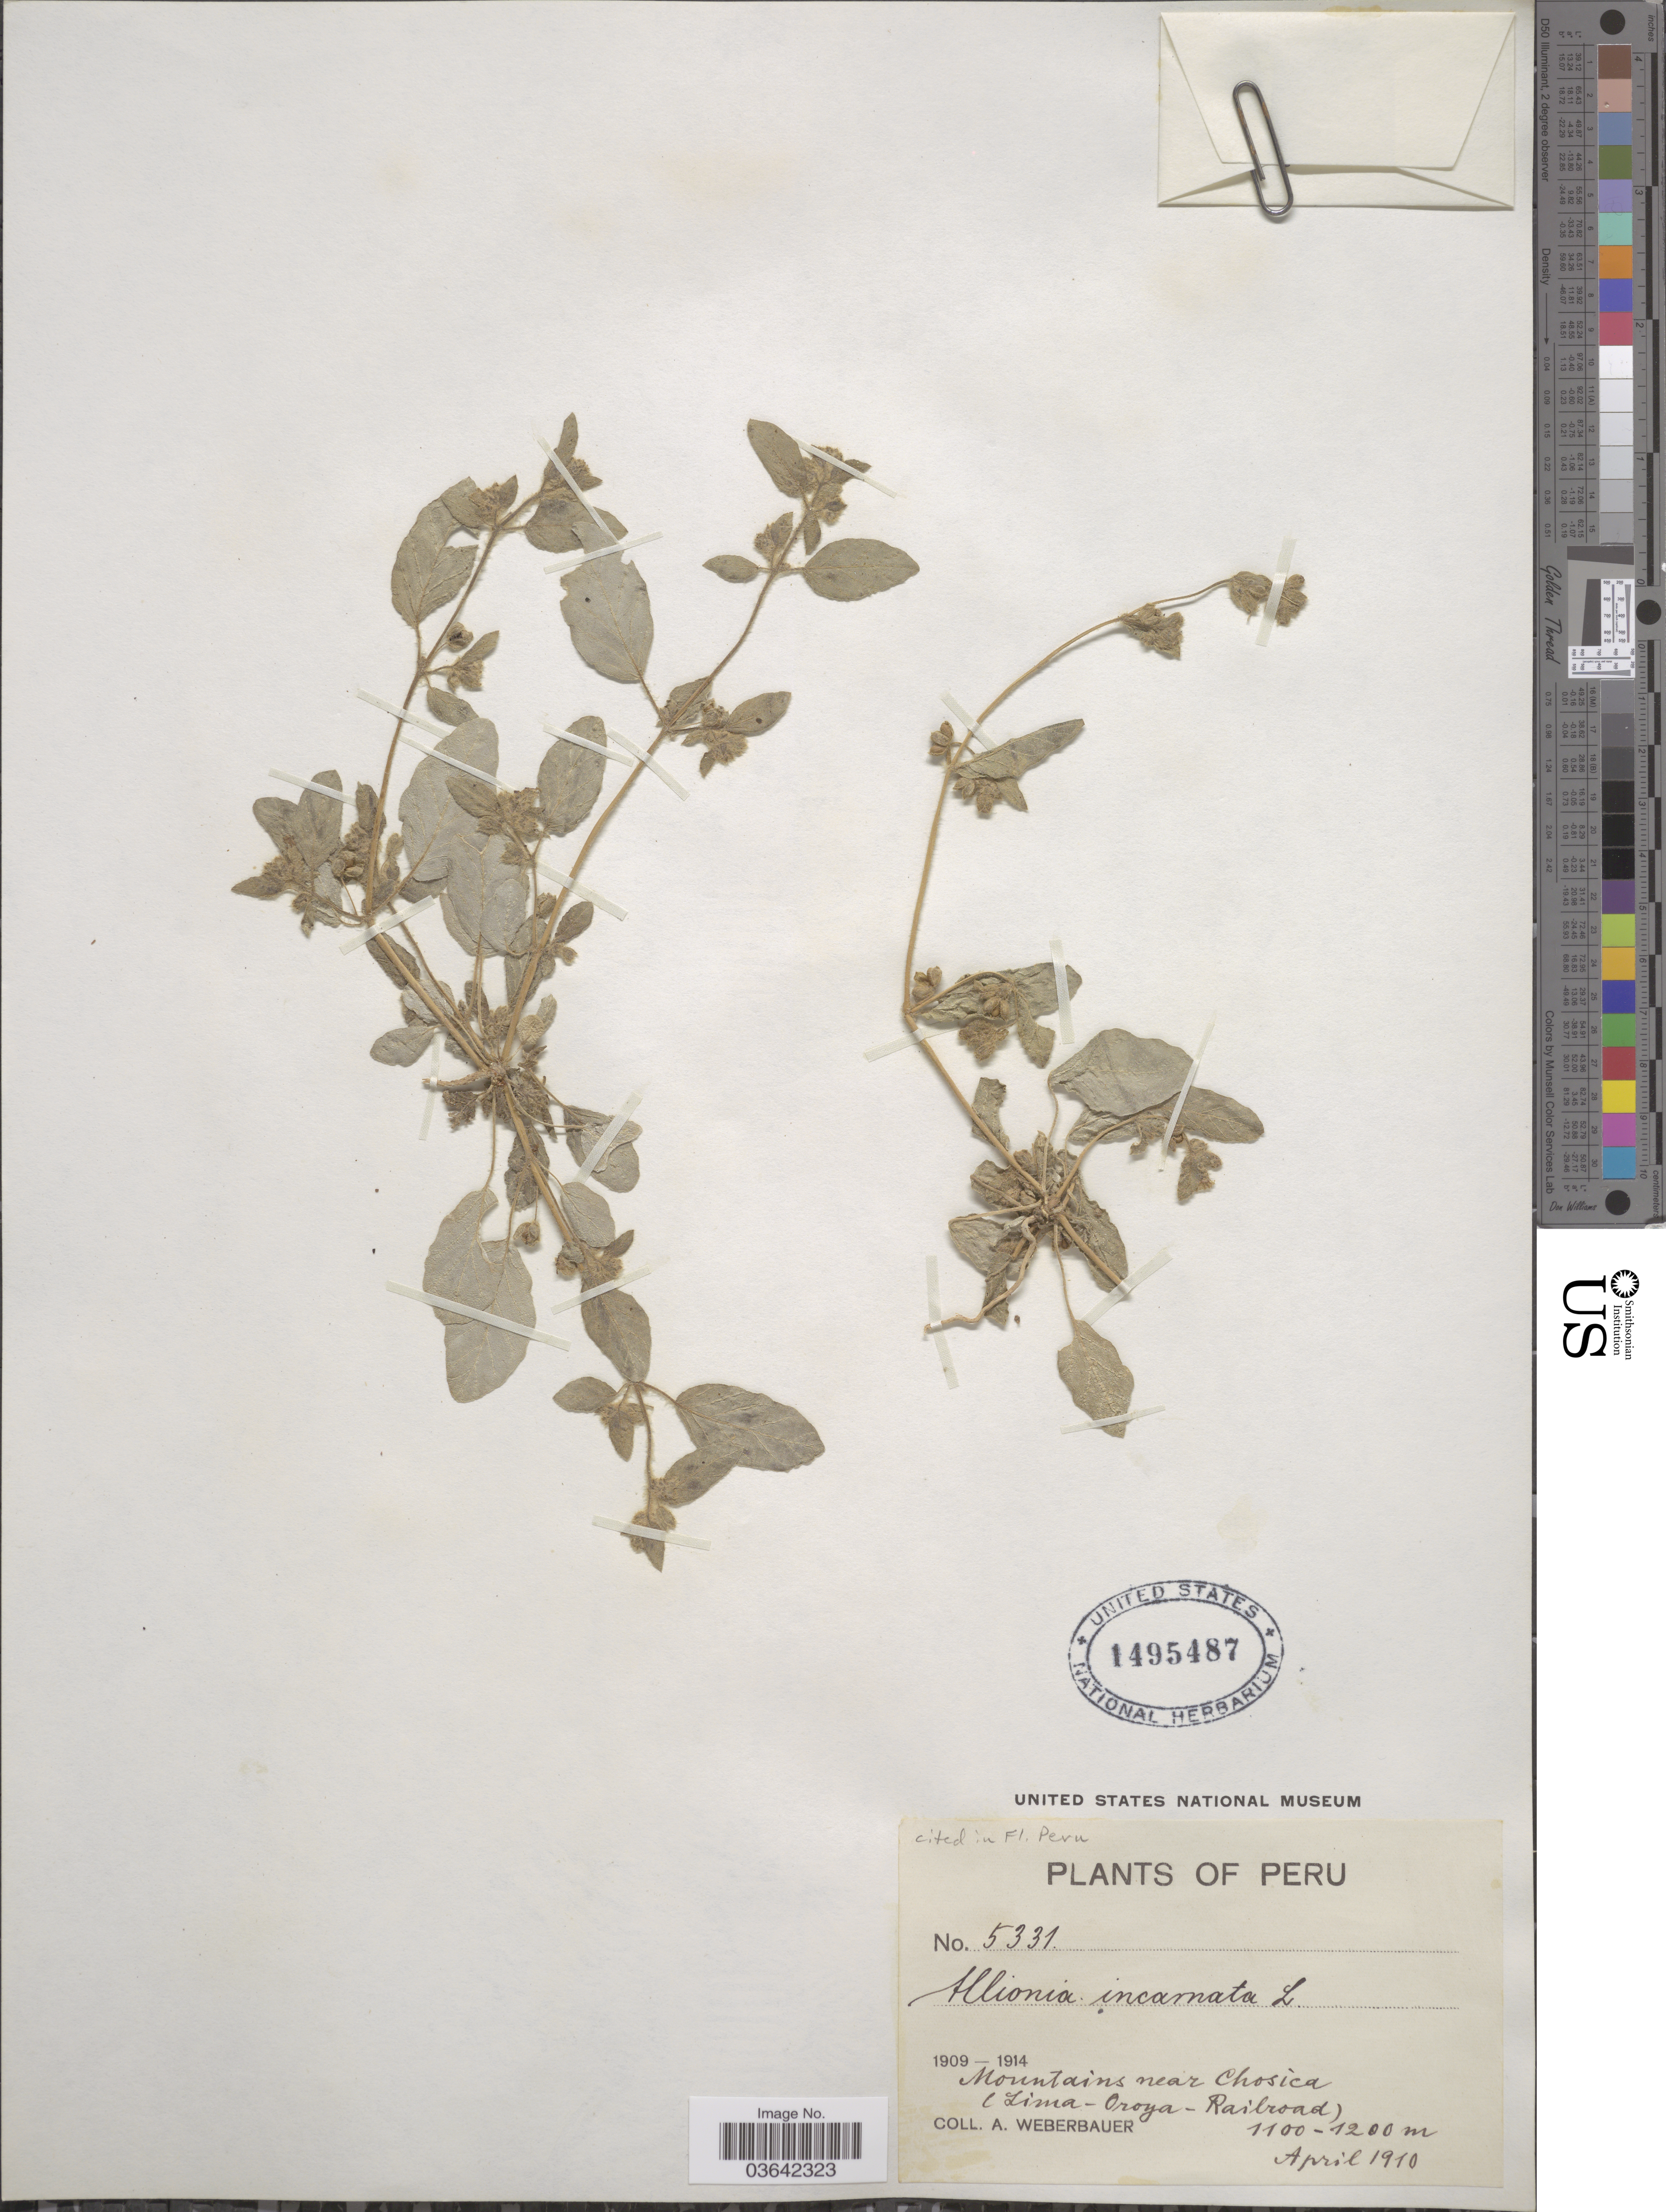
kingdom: Plantae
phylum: Tracheophyta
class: Magnoliopsida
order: Caryophyllales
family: Nyctaginaceae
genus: Allionia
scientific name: Allionia incarnata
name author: L.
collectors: A. Weberbauer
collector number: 5331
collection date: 1910-04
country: Peru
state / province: Lima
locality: Mountains near Chosica (Lima - Oroya - Railroad).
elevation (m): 1100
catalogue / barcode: US 1495487